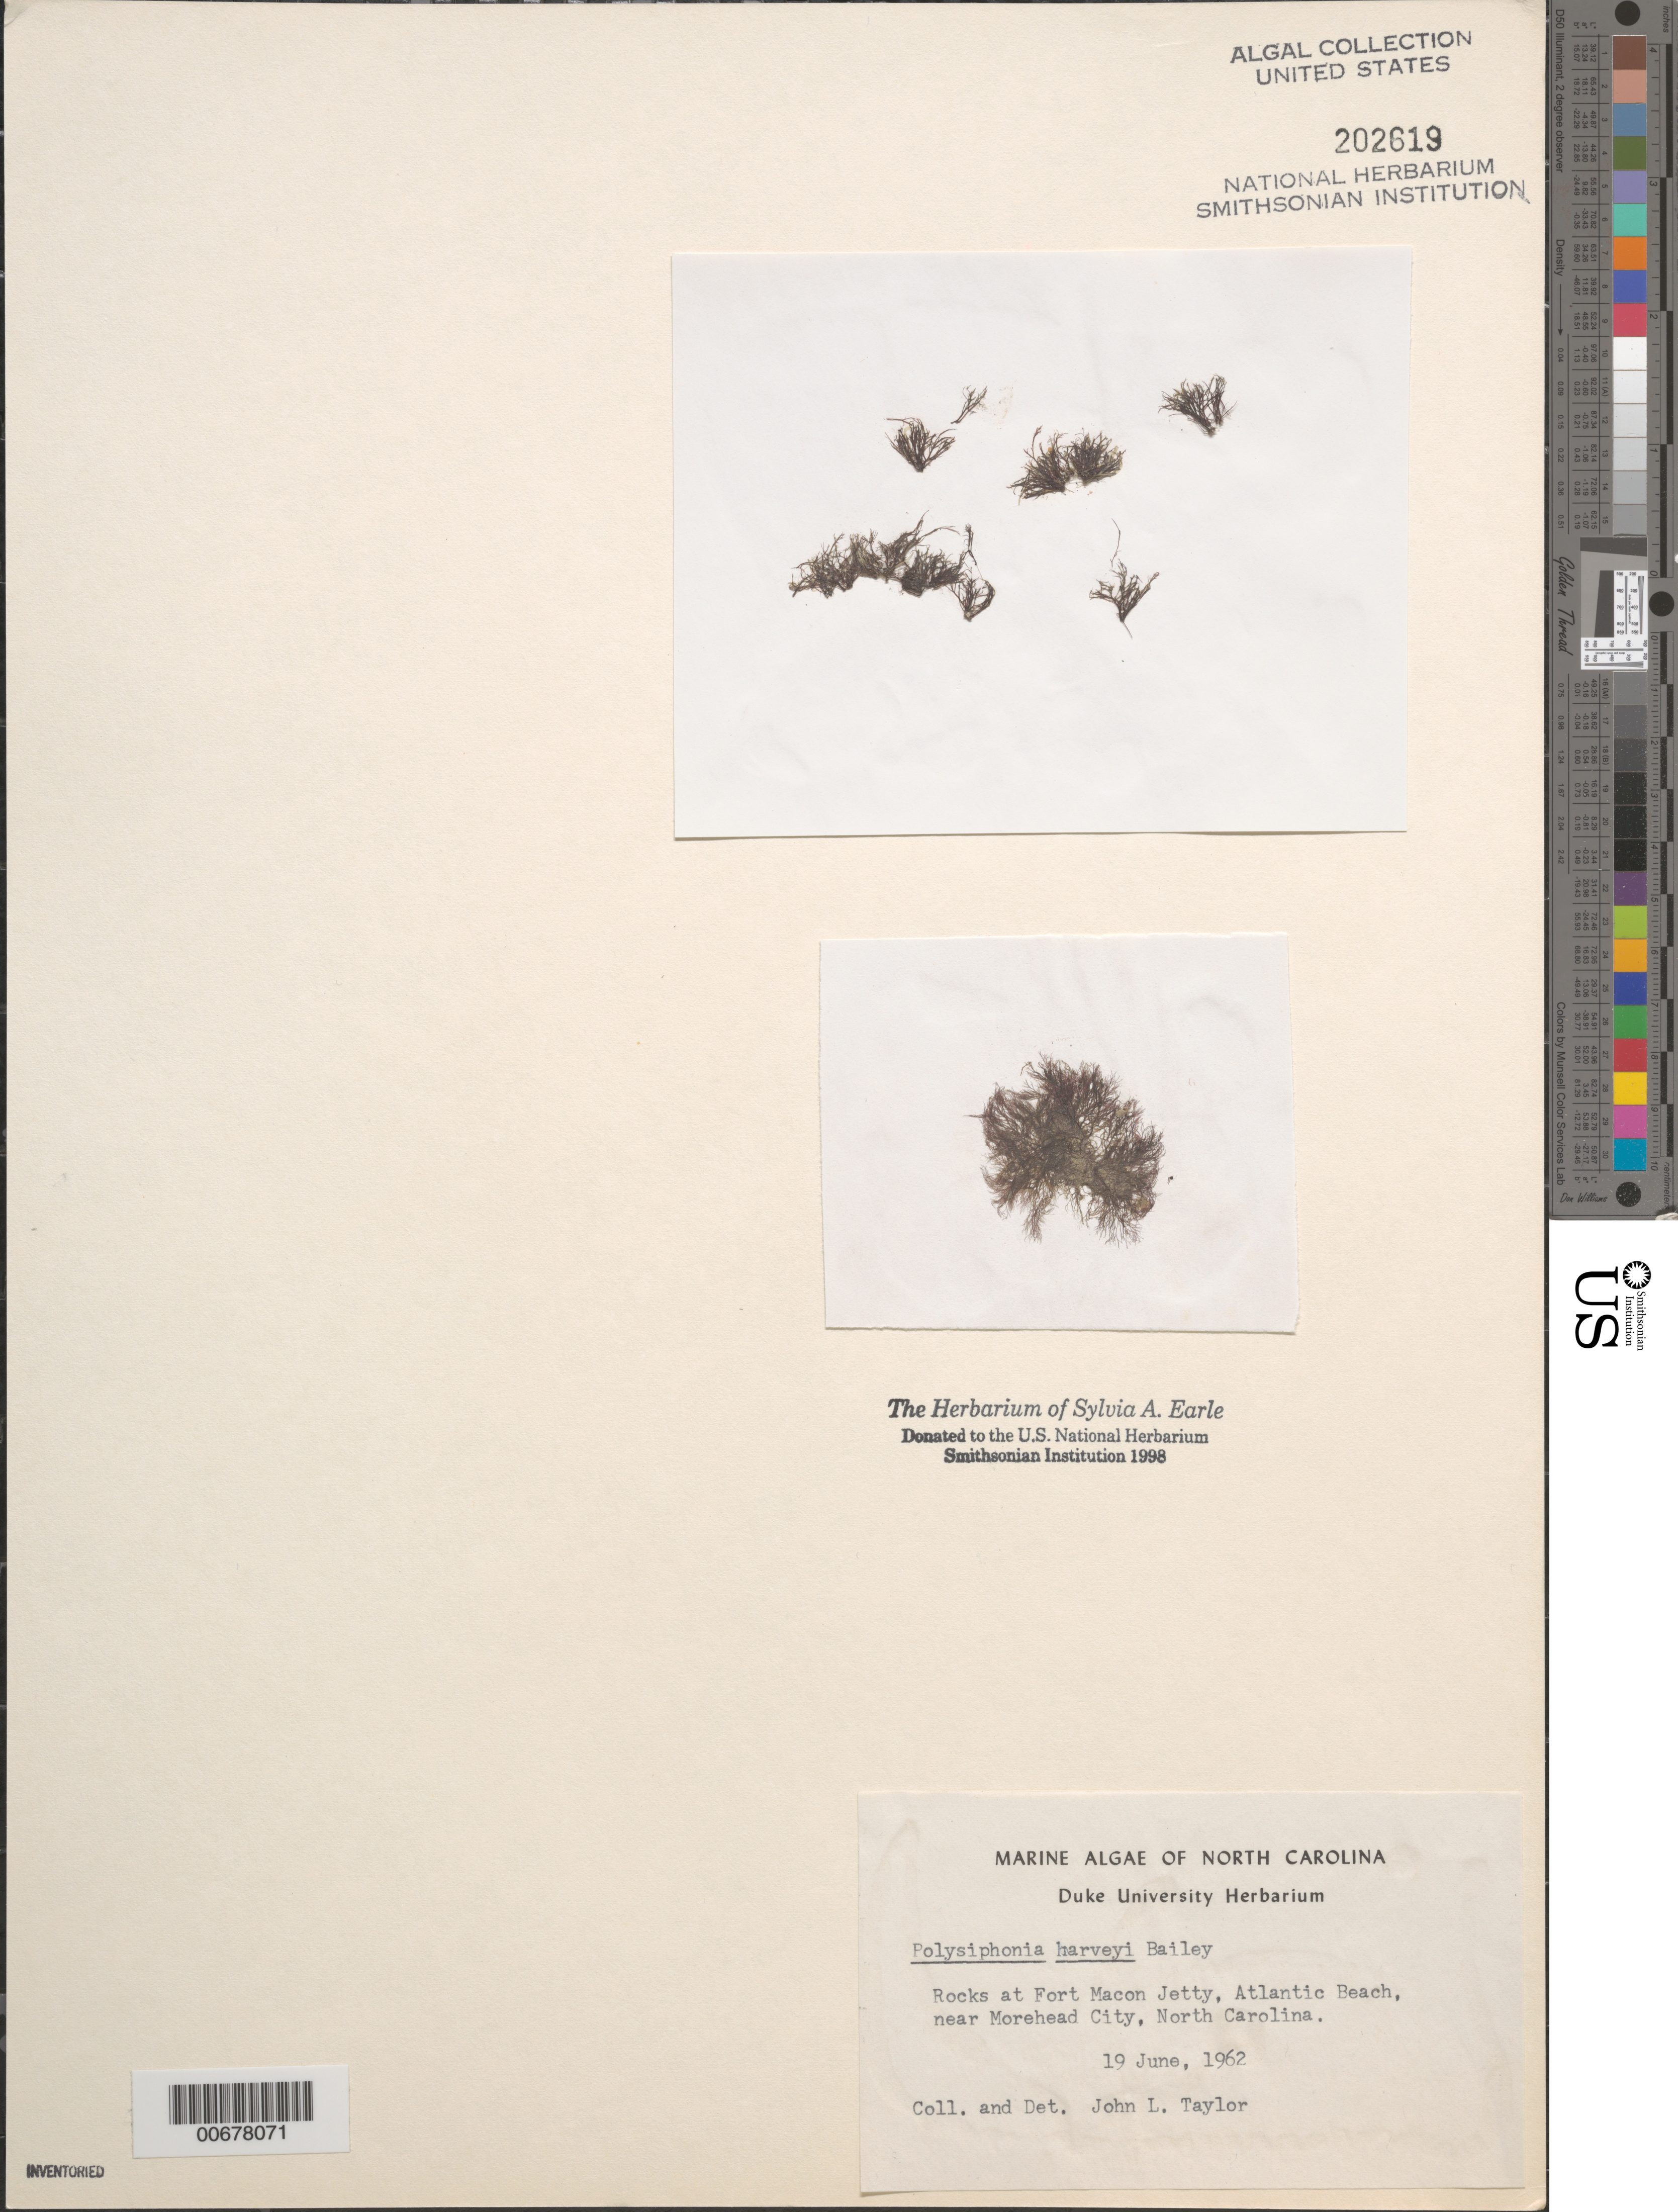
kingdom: Plantae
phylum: Rhodophyta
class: Florideophyceae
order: Ceramiales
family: Rhodomelaceae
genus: Melanothamnus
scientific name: Melanothamnus harveyi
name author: (Bailey) Diaz-Tapia & C.A. Maggs in Diaz-Tapia et al.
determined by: Algae name updating Project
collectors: J. L. Taylor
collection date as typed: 19 Jun 1962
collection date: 1962-06-19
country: United States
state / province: North Carolina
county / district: Carteret County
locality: Fort Macon Jetty, Atlantic Beach, near Morehead City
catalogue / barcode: US 202619